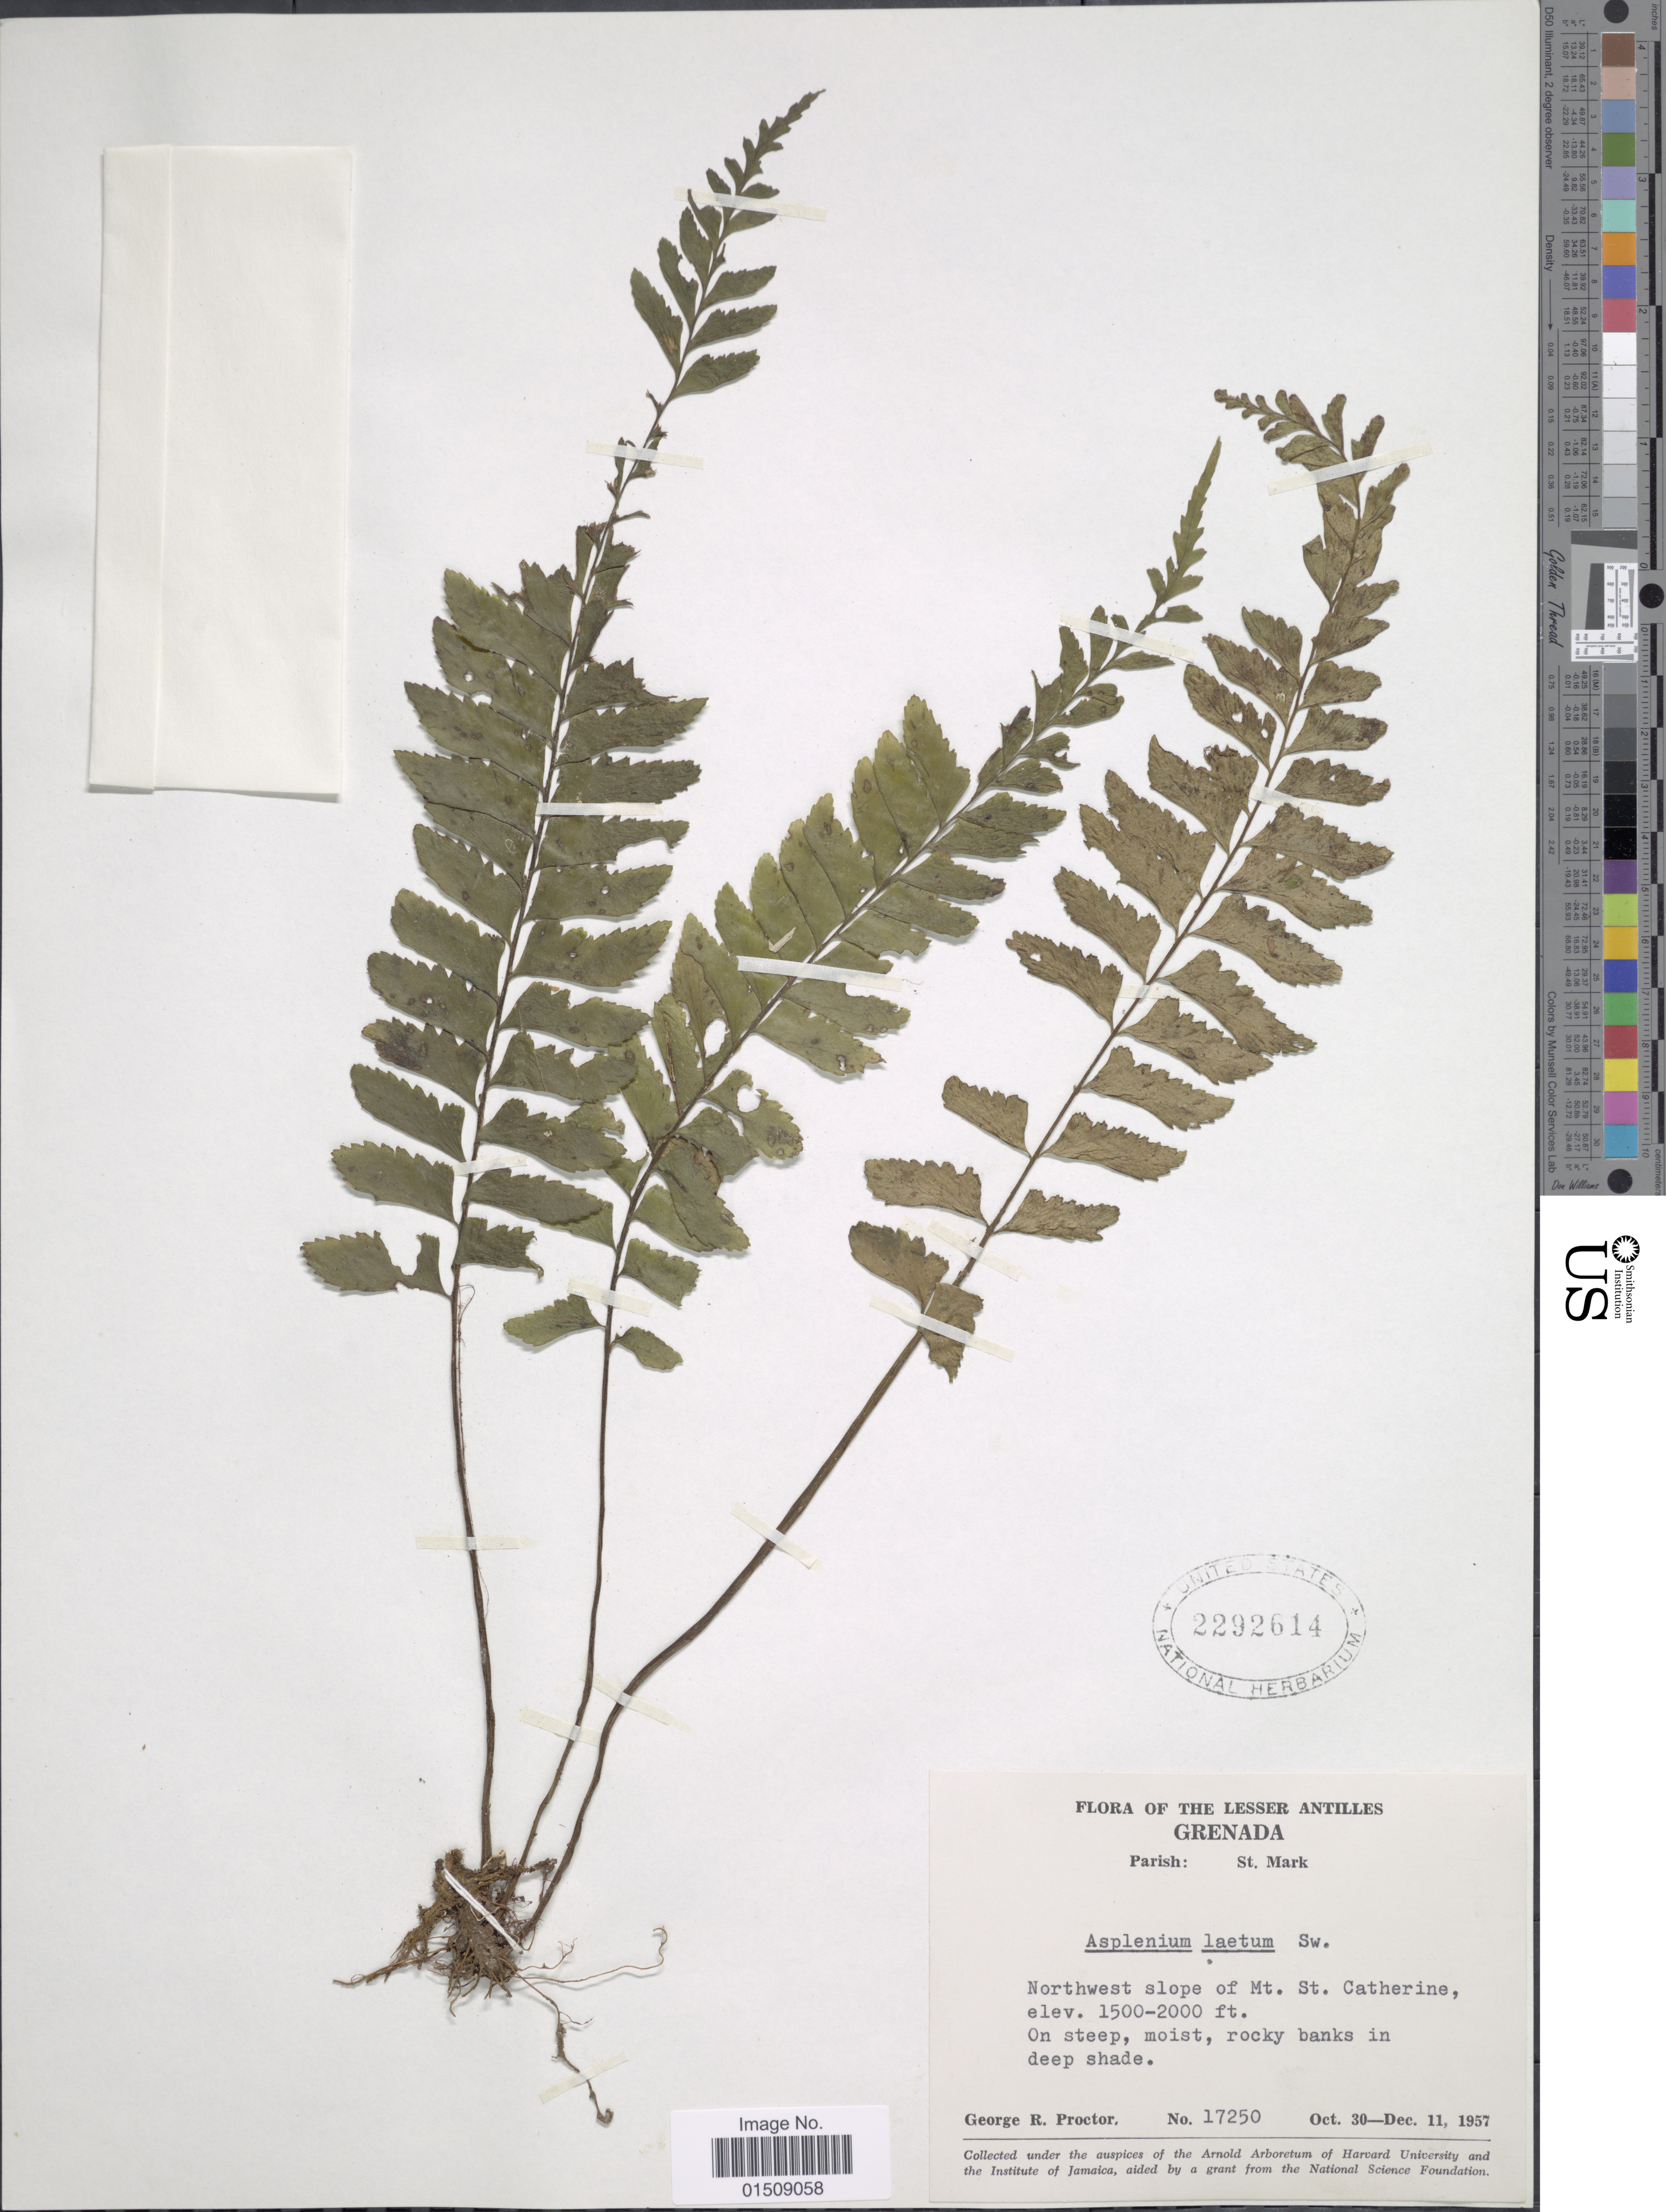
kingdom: Plantae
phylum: Tracheophyta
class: Polypodiopsida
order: Polypodiales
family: Aspleniaceae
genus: Asplenium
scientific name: Asplenium laetum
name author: Sw.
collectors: G. R. Proctor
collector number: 17250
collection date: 1957-10-30/1957-12-11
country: Grenada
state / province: Saint Mark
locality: The Lesser Antilles, Grenada, Parish: St. Mark. Northwest slope of Mt. St. Catherine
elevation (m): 457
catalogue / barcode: US 2292614